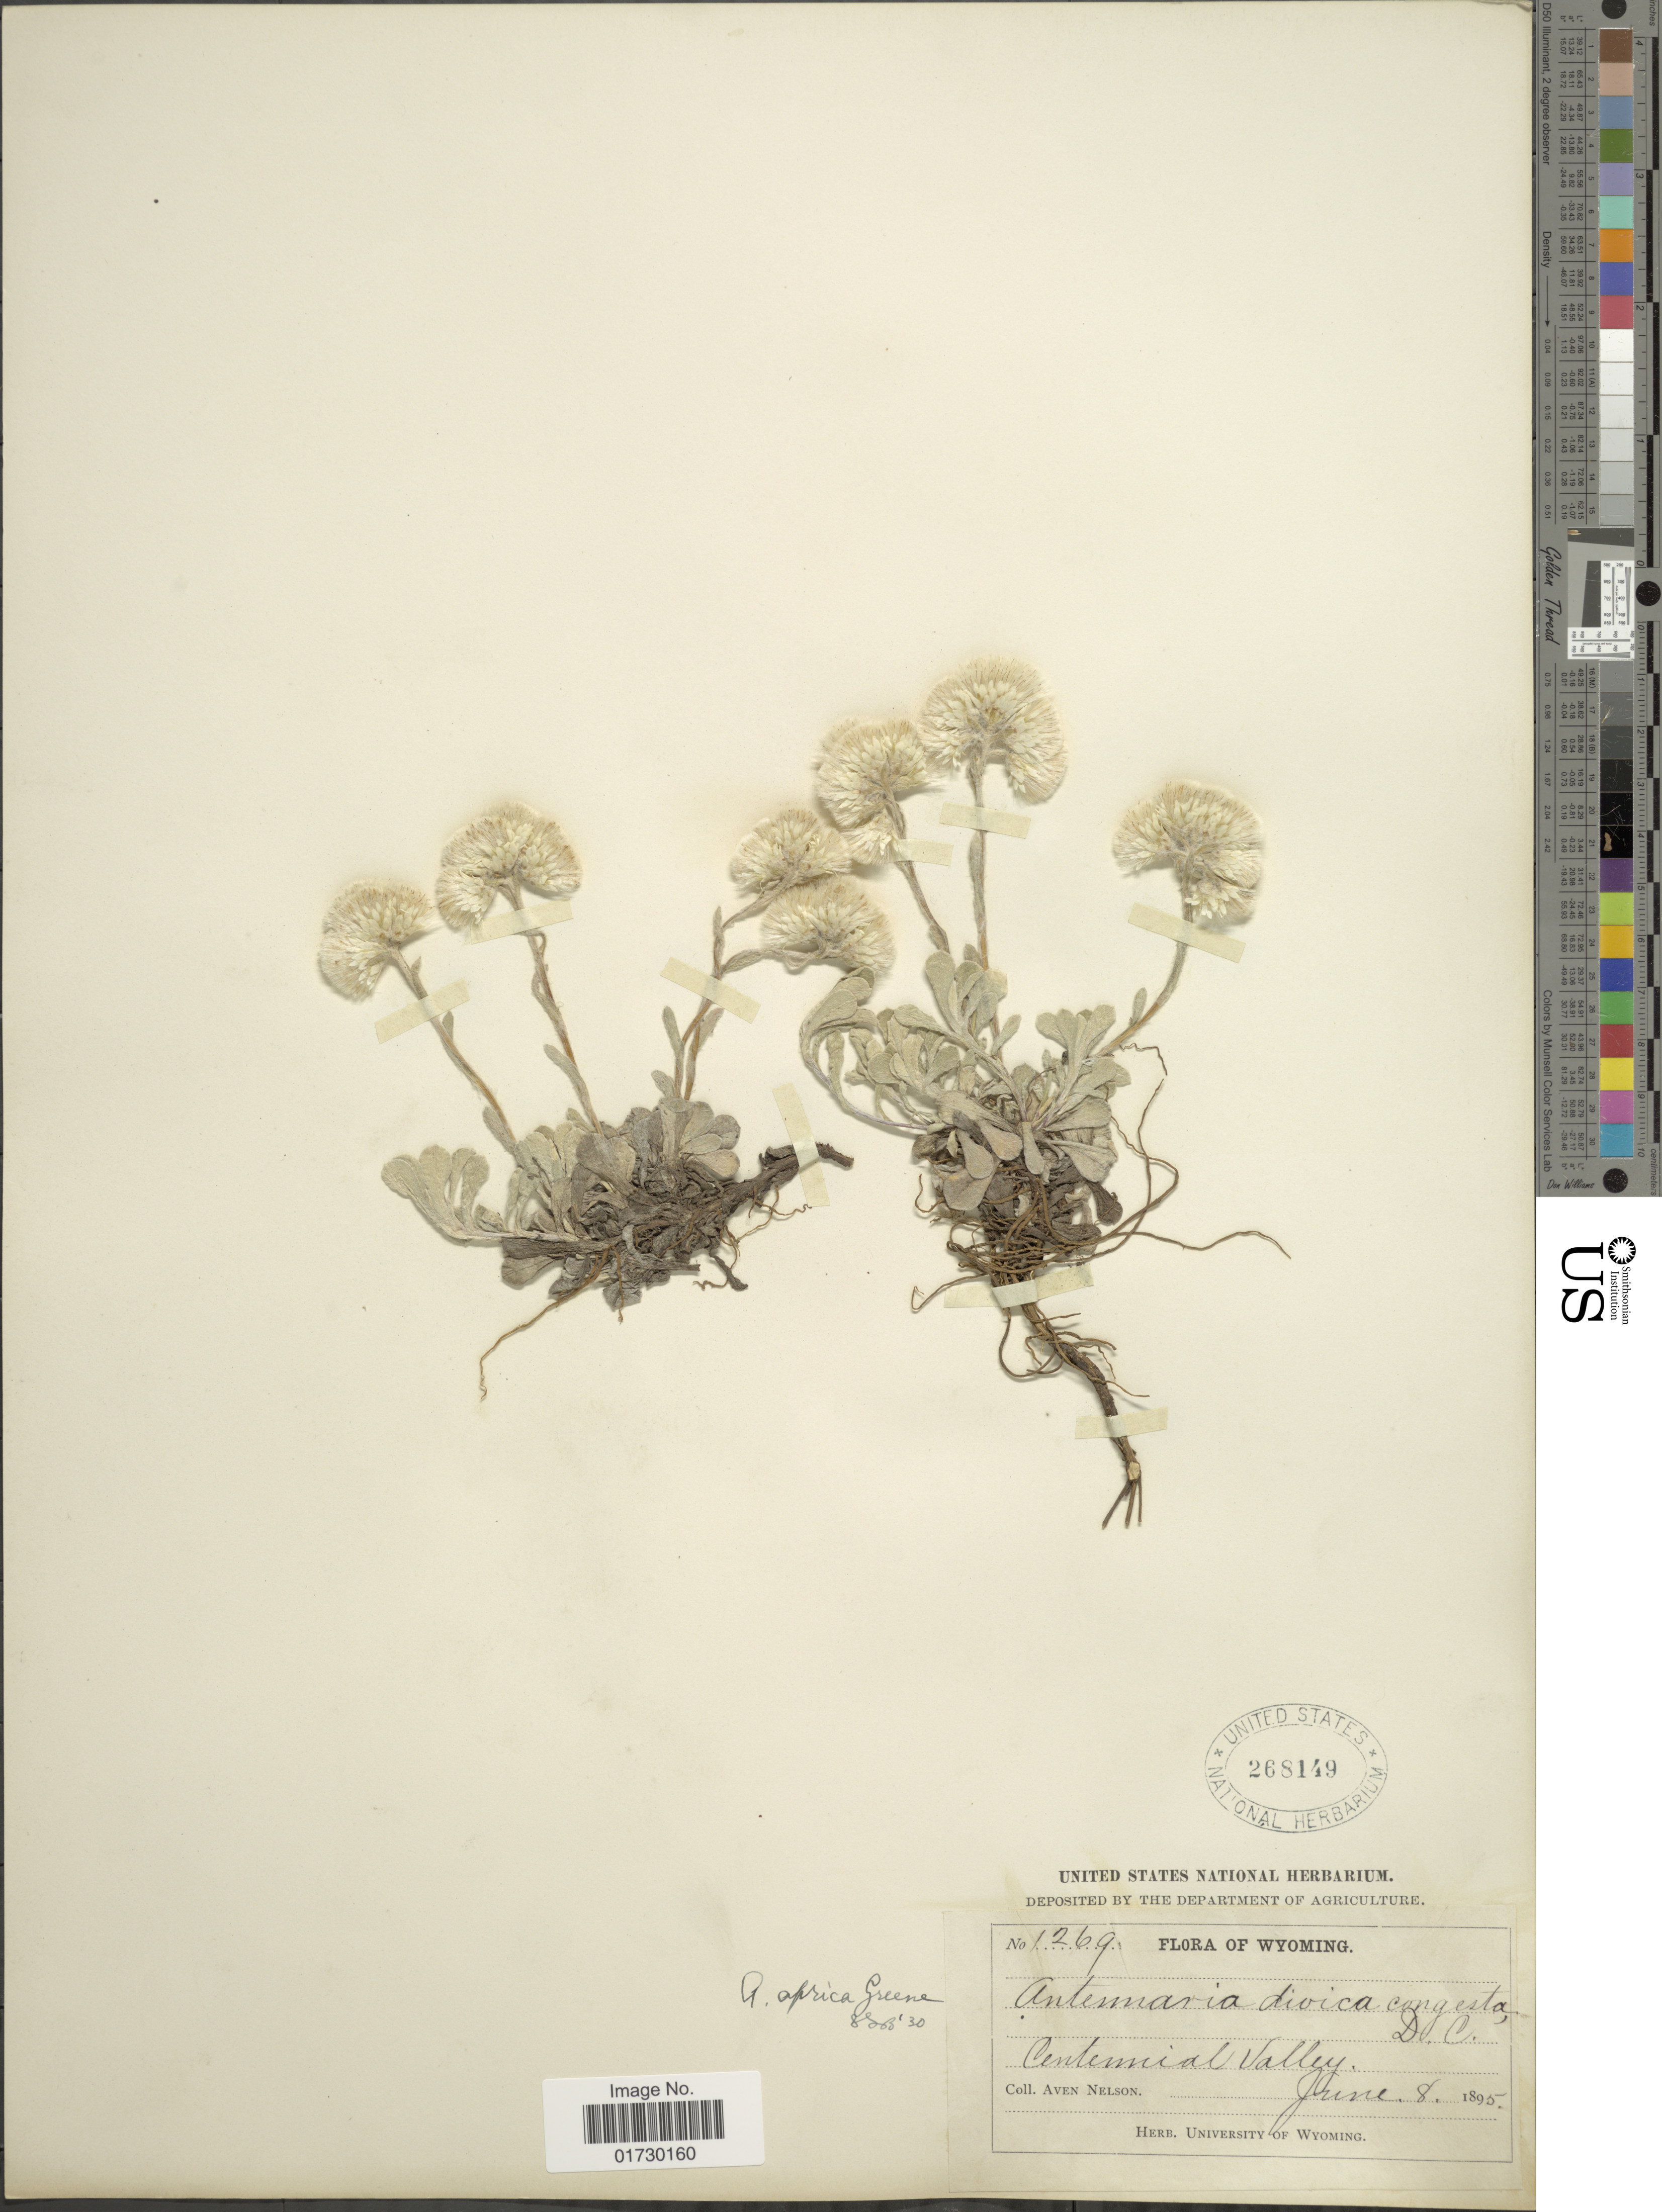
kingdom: Plantae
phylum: Tracheophyta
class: Magnoliopsida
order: Asterales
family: Asteraceae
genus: Antennaria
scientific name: Antennaria aprica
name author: Greene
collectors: A. Nelson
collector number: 1269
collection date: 1895-06-08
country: United States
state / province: Wyoming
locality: Centinnial Valley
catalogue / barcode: US 268149